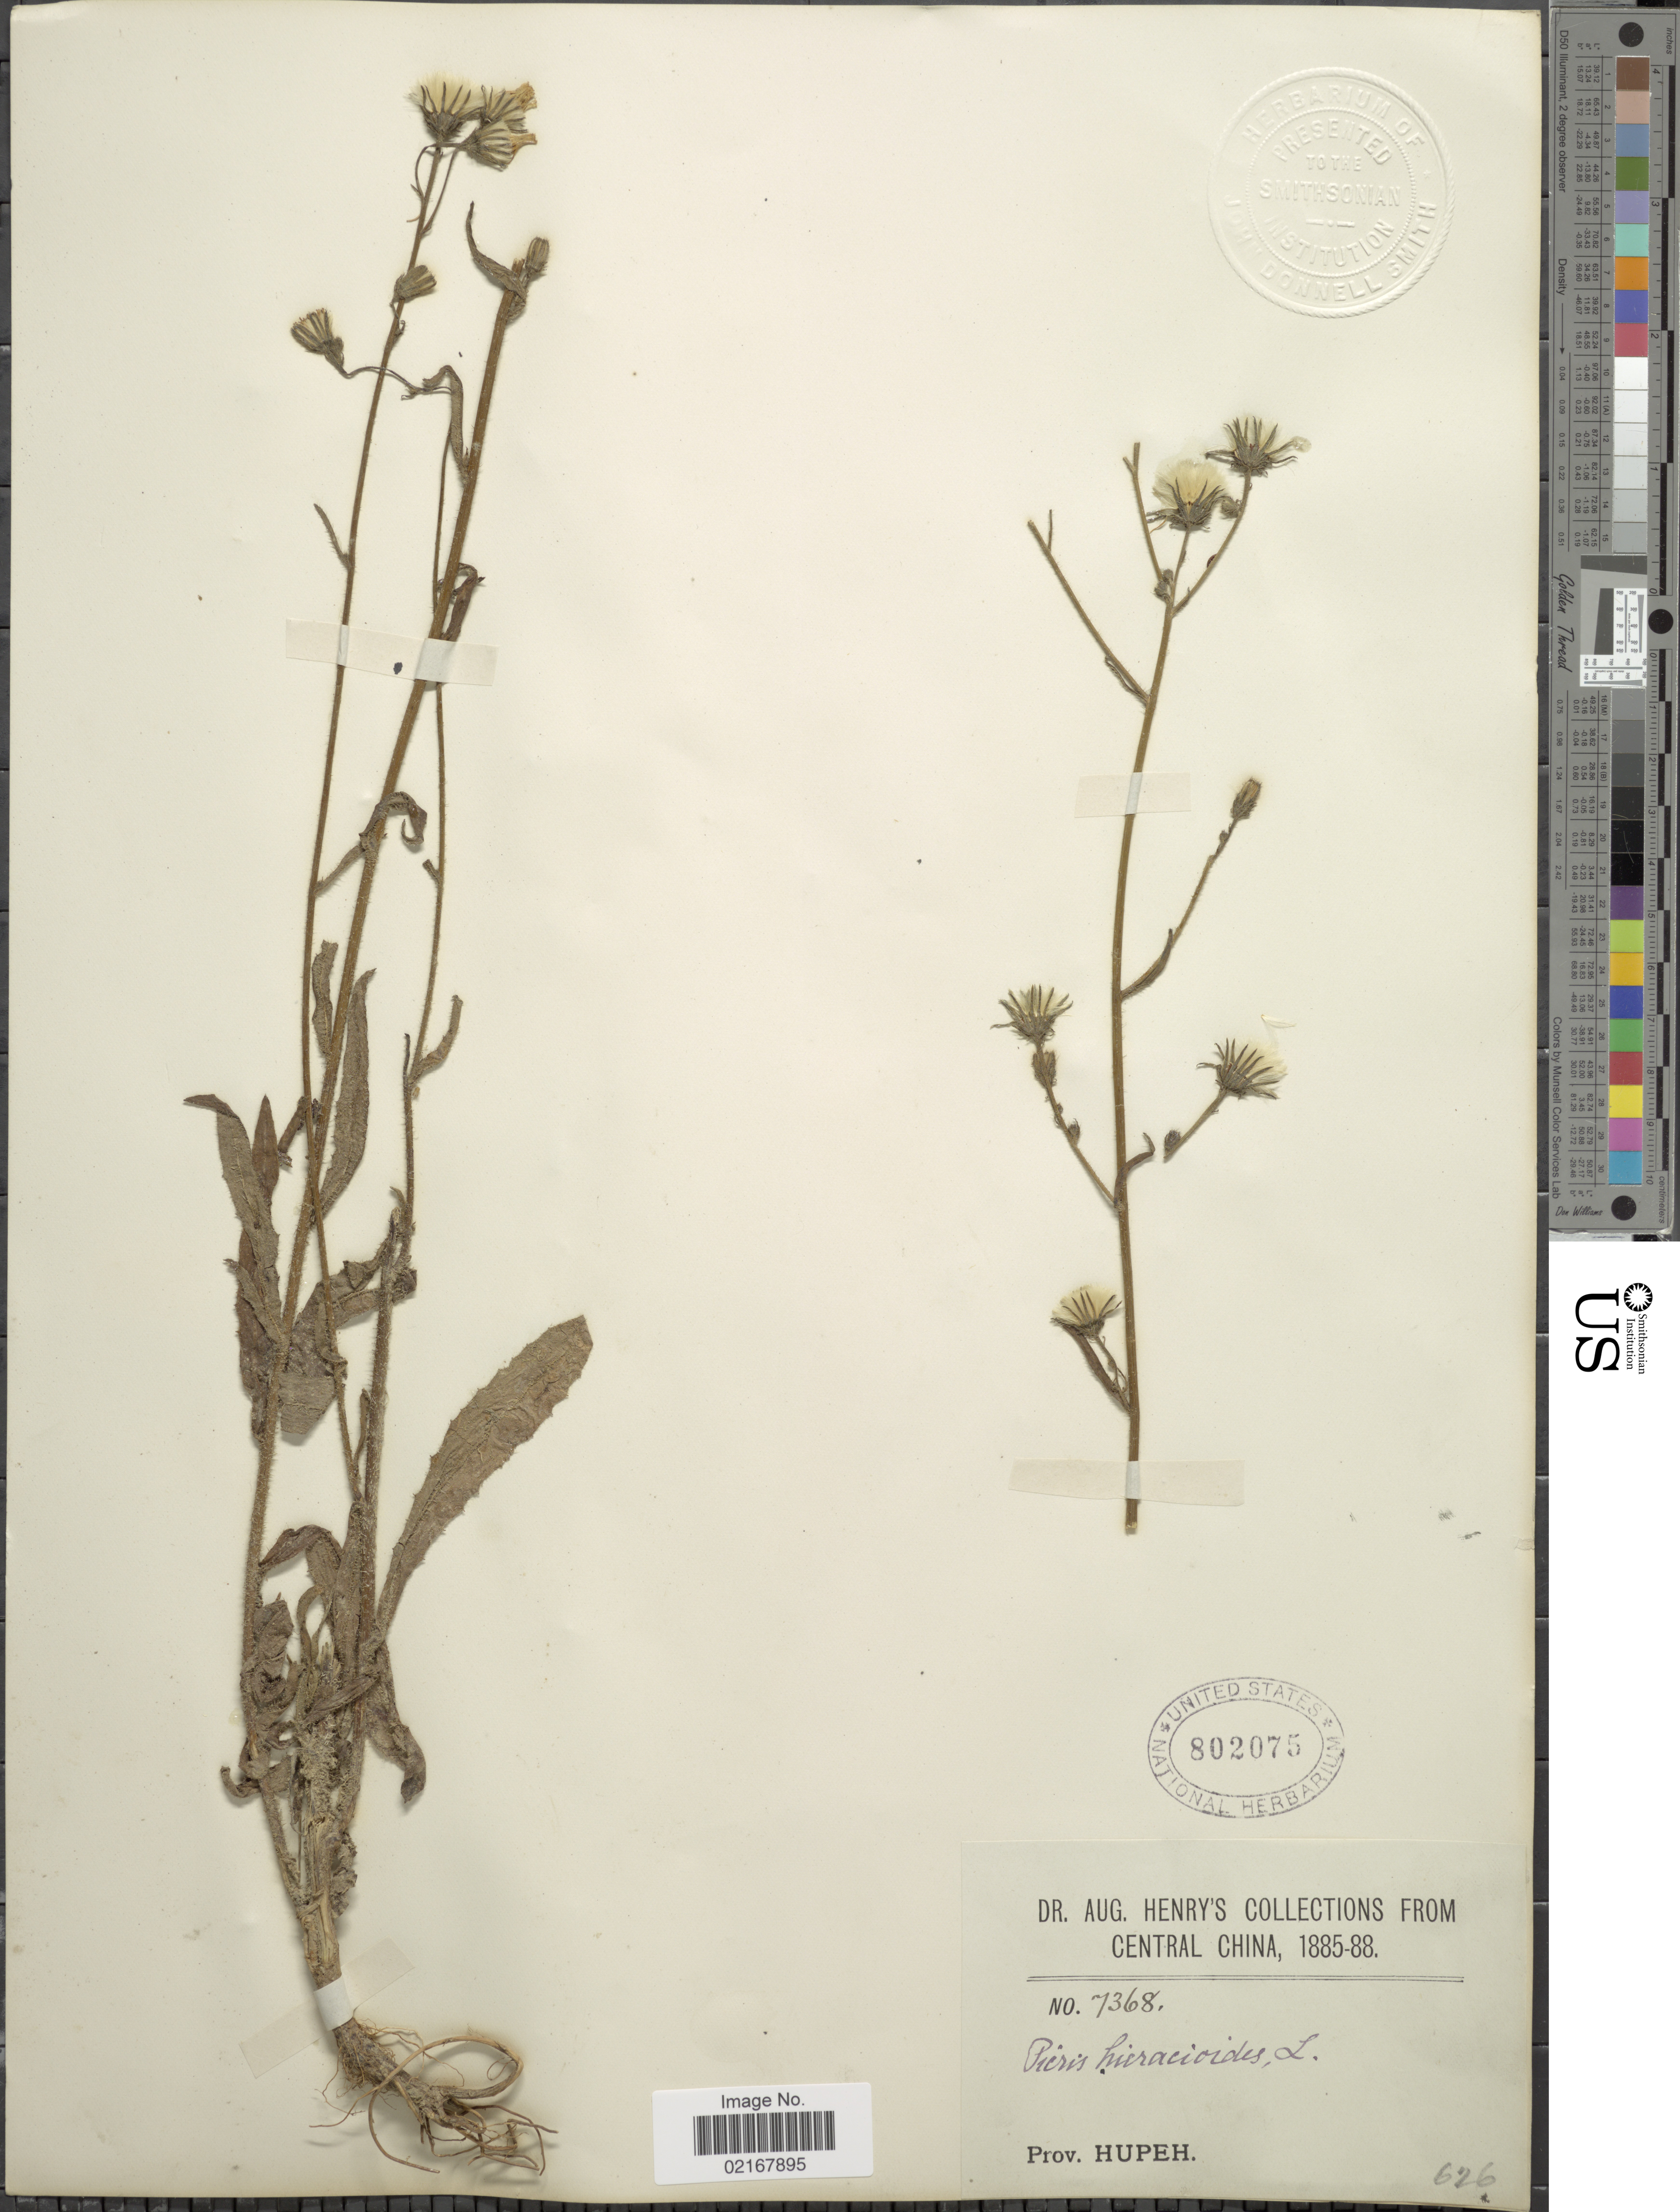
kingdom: Plantae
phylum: Tracheophyta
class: Magnoliopsida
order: Asterales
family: Asteraceae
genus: Picris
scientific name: Picris hieracioides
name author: L.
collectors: A. Henry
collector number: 7368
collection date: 1885/1888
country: China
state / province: Hubei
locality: Central China, Prov. Hupeh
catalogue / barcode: US 802075